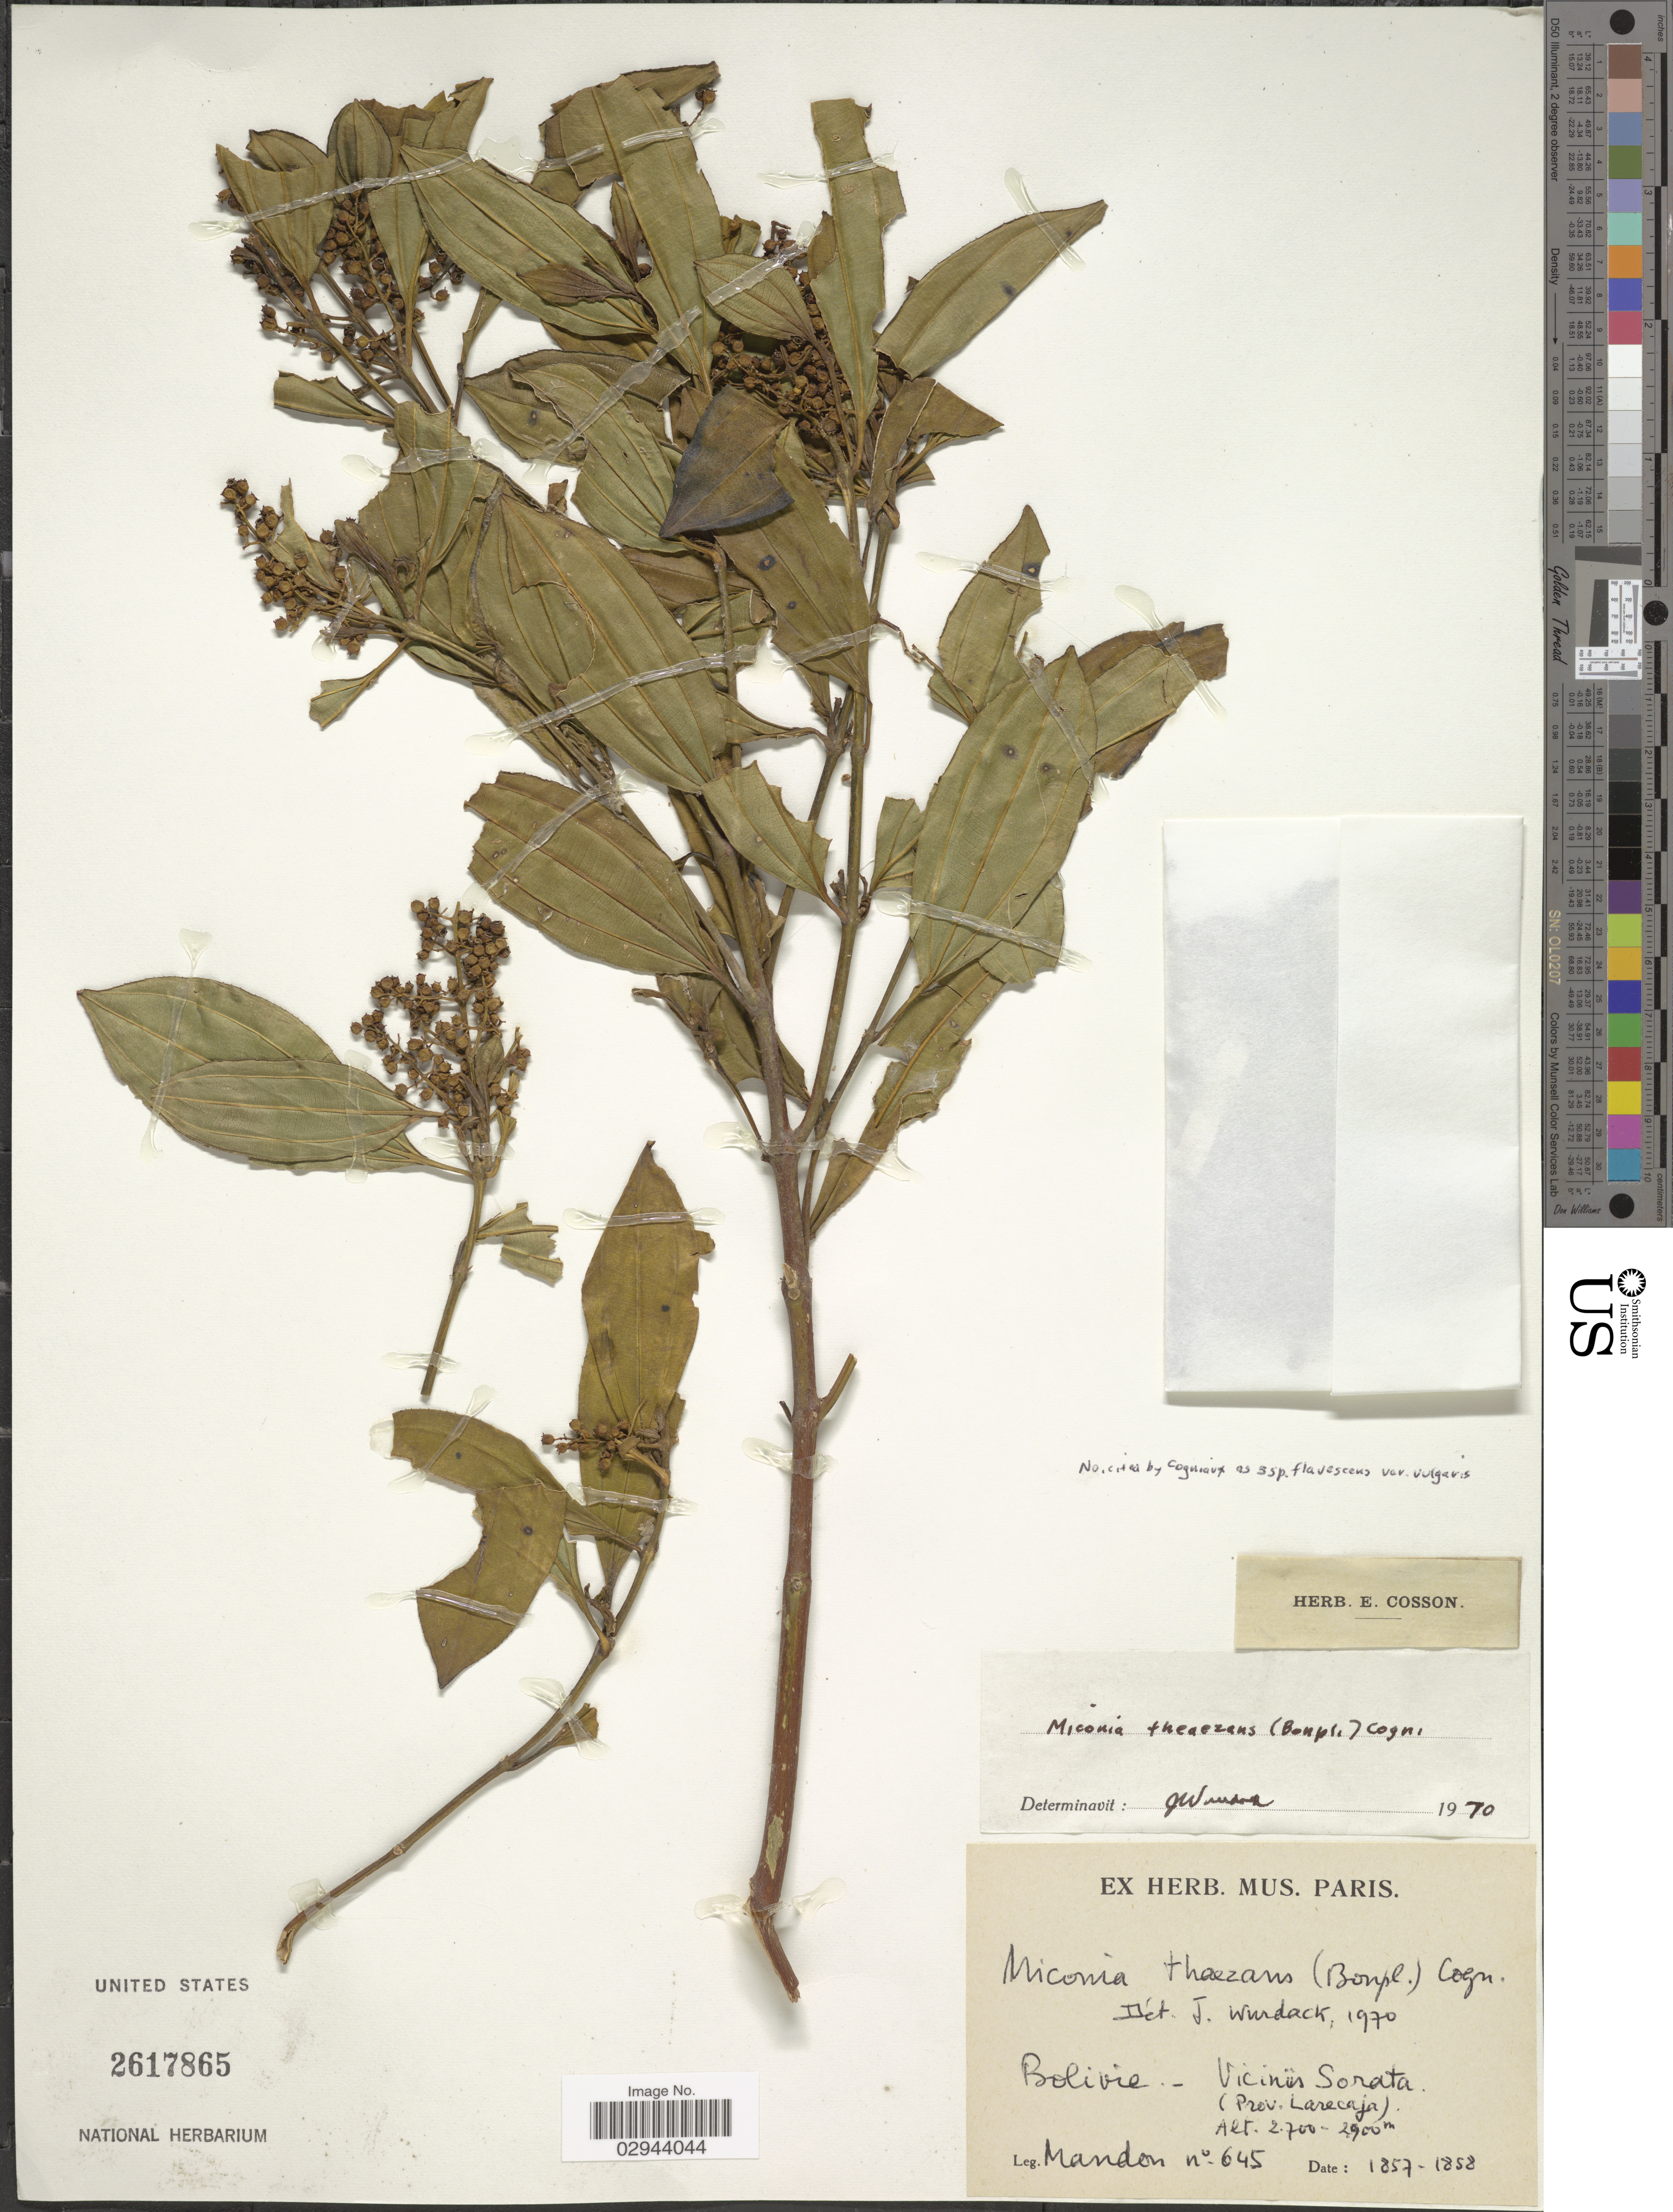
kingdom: Plantae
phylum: Tracheophyta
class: Magnoliopsida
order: Myrtales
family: Melastomataceae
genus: Miconia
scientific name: Miconia theizans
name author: (Bonpl.) Cogn.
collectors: Mandon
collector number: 645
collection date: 1857/1858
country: Bolivia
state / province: La Paz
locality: Vicinis Sorata, Prov. Larecaja.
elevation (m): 2700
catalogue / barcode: US 2617865